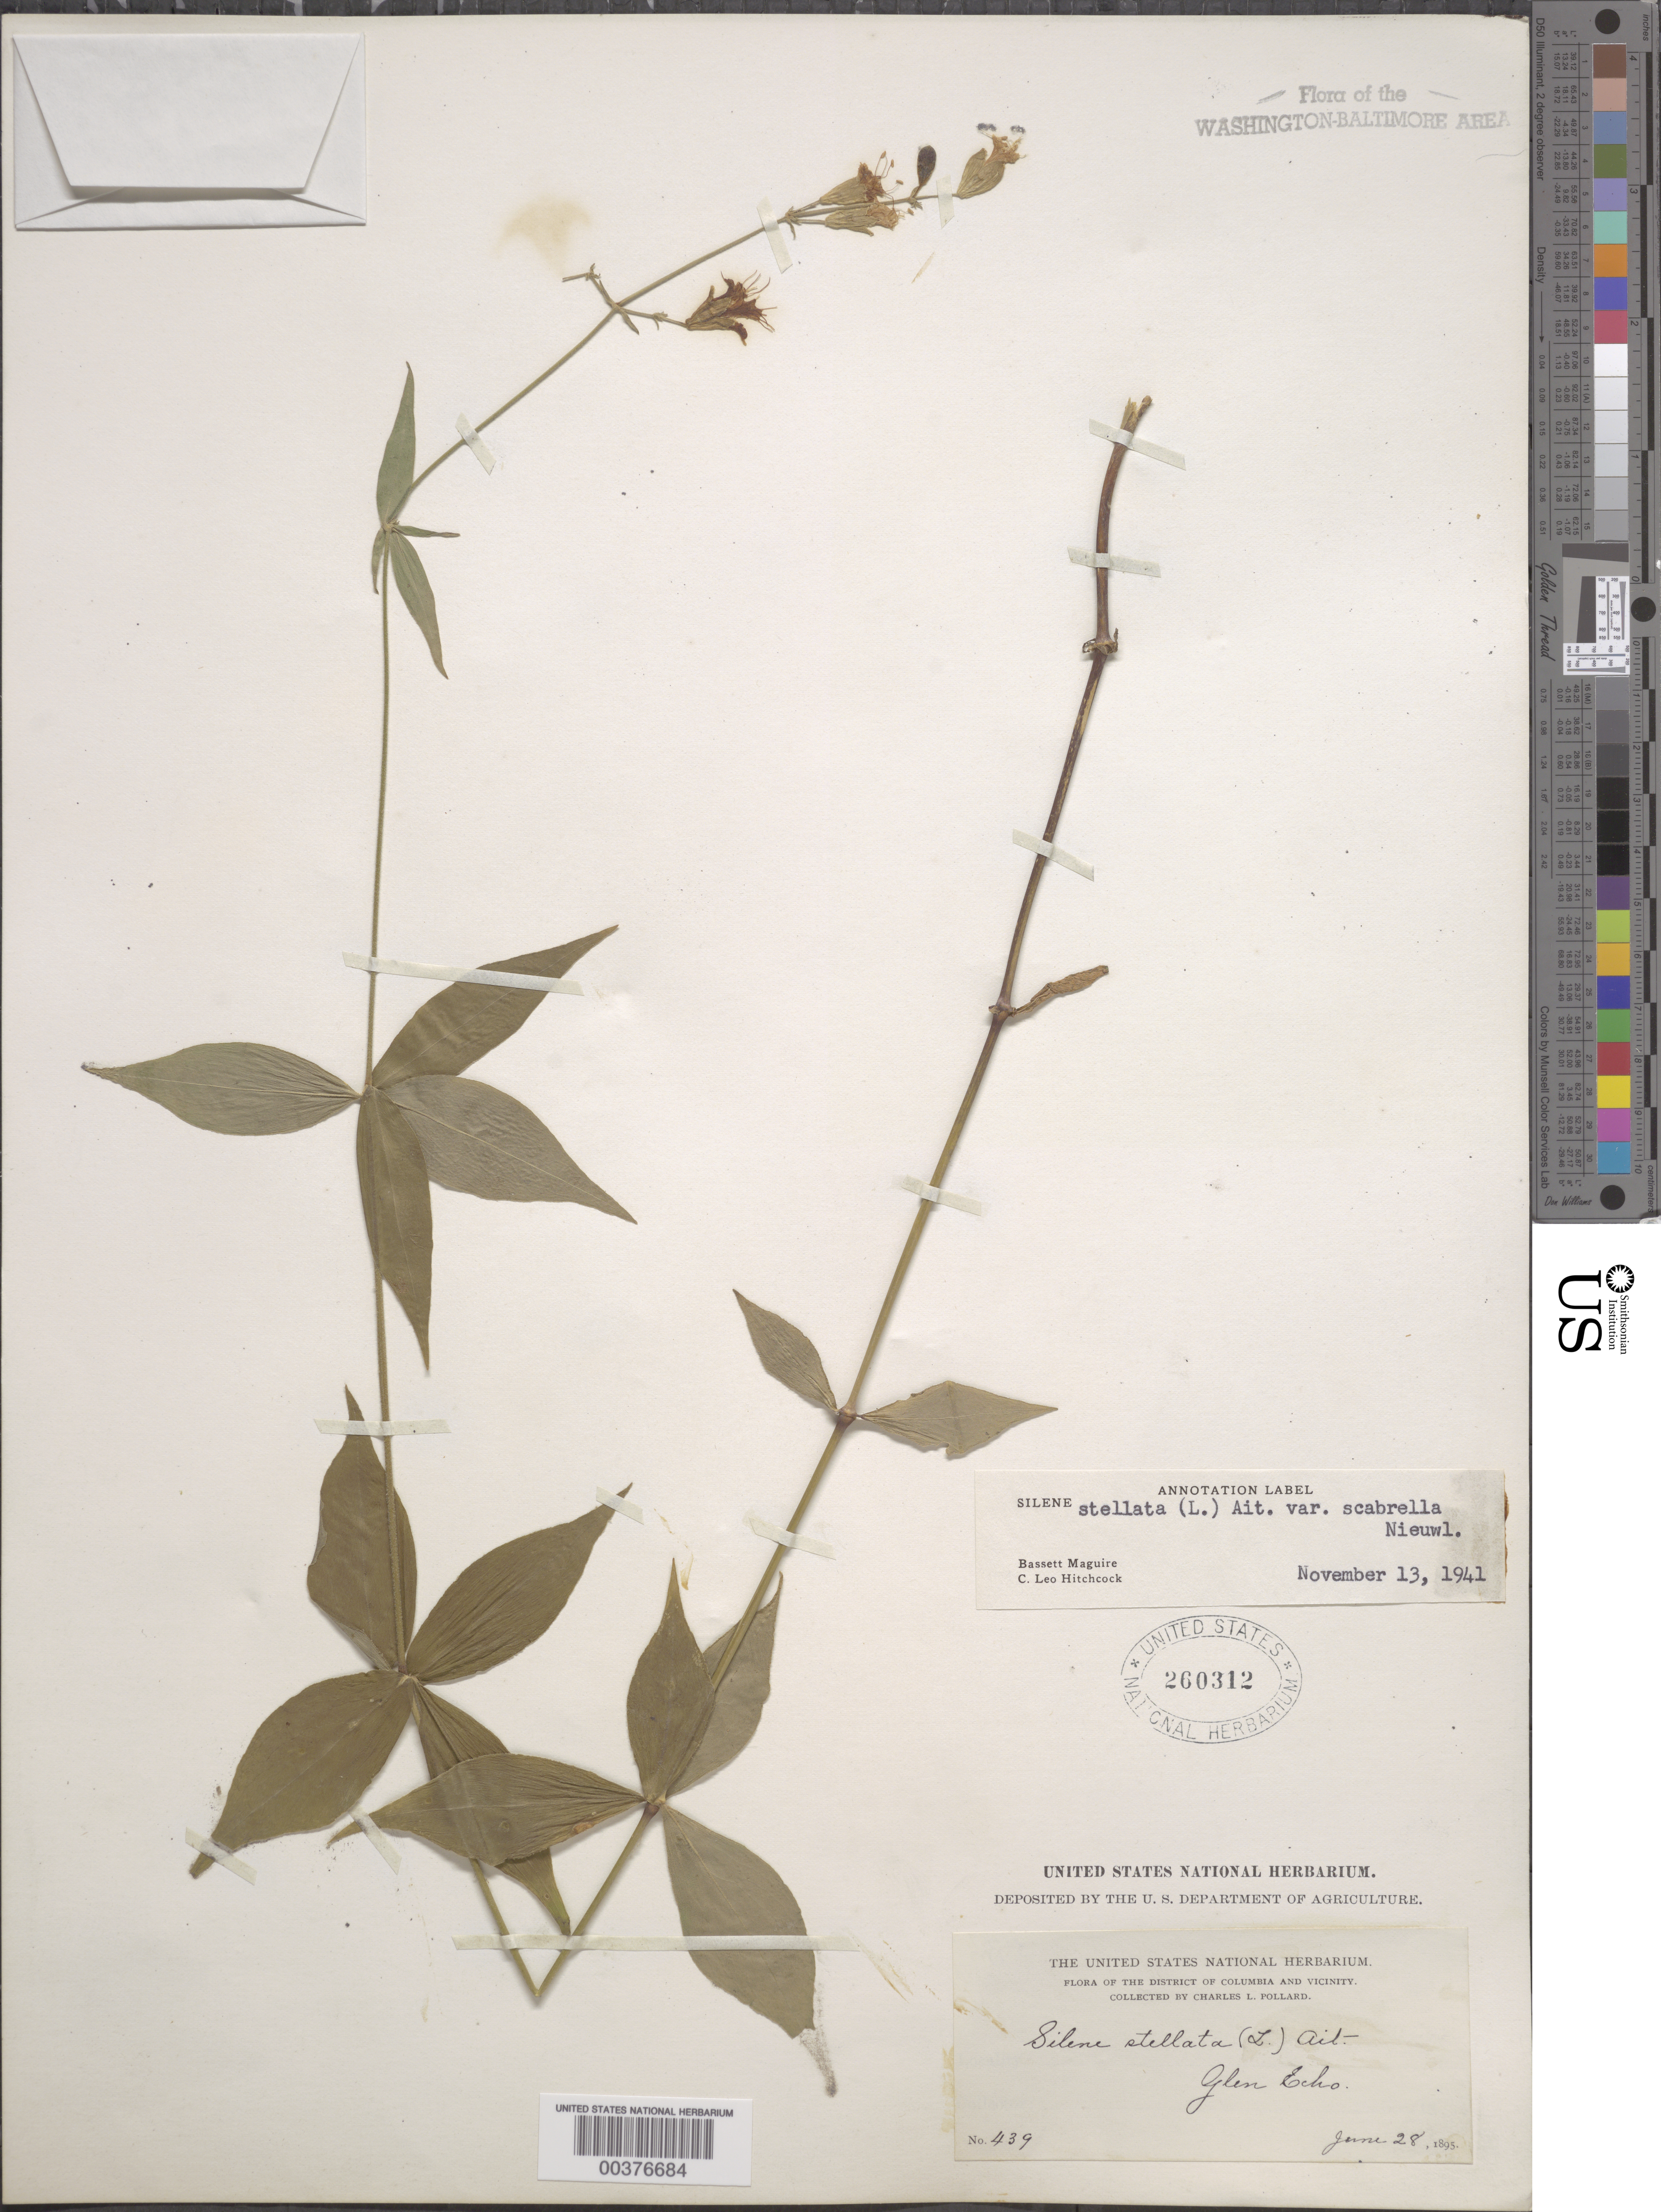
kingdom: Plantae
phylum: Tracheophyta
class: Magnoliopsida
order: Caryophyllales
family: Caryophyllaceae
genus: Silene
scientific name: Silene stellata var. scabrella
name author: (Nieuwl.) E.J. Palmer & Steyerm.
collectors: C. L. Pollard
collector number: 439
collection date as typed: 28 Jun 1895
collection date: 1895-06-28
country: United States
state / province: Maryland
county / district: Montgomery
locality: Glen Echo C. & O. Canal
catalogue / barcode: US 260312